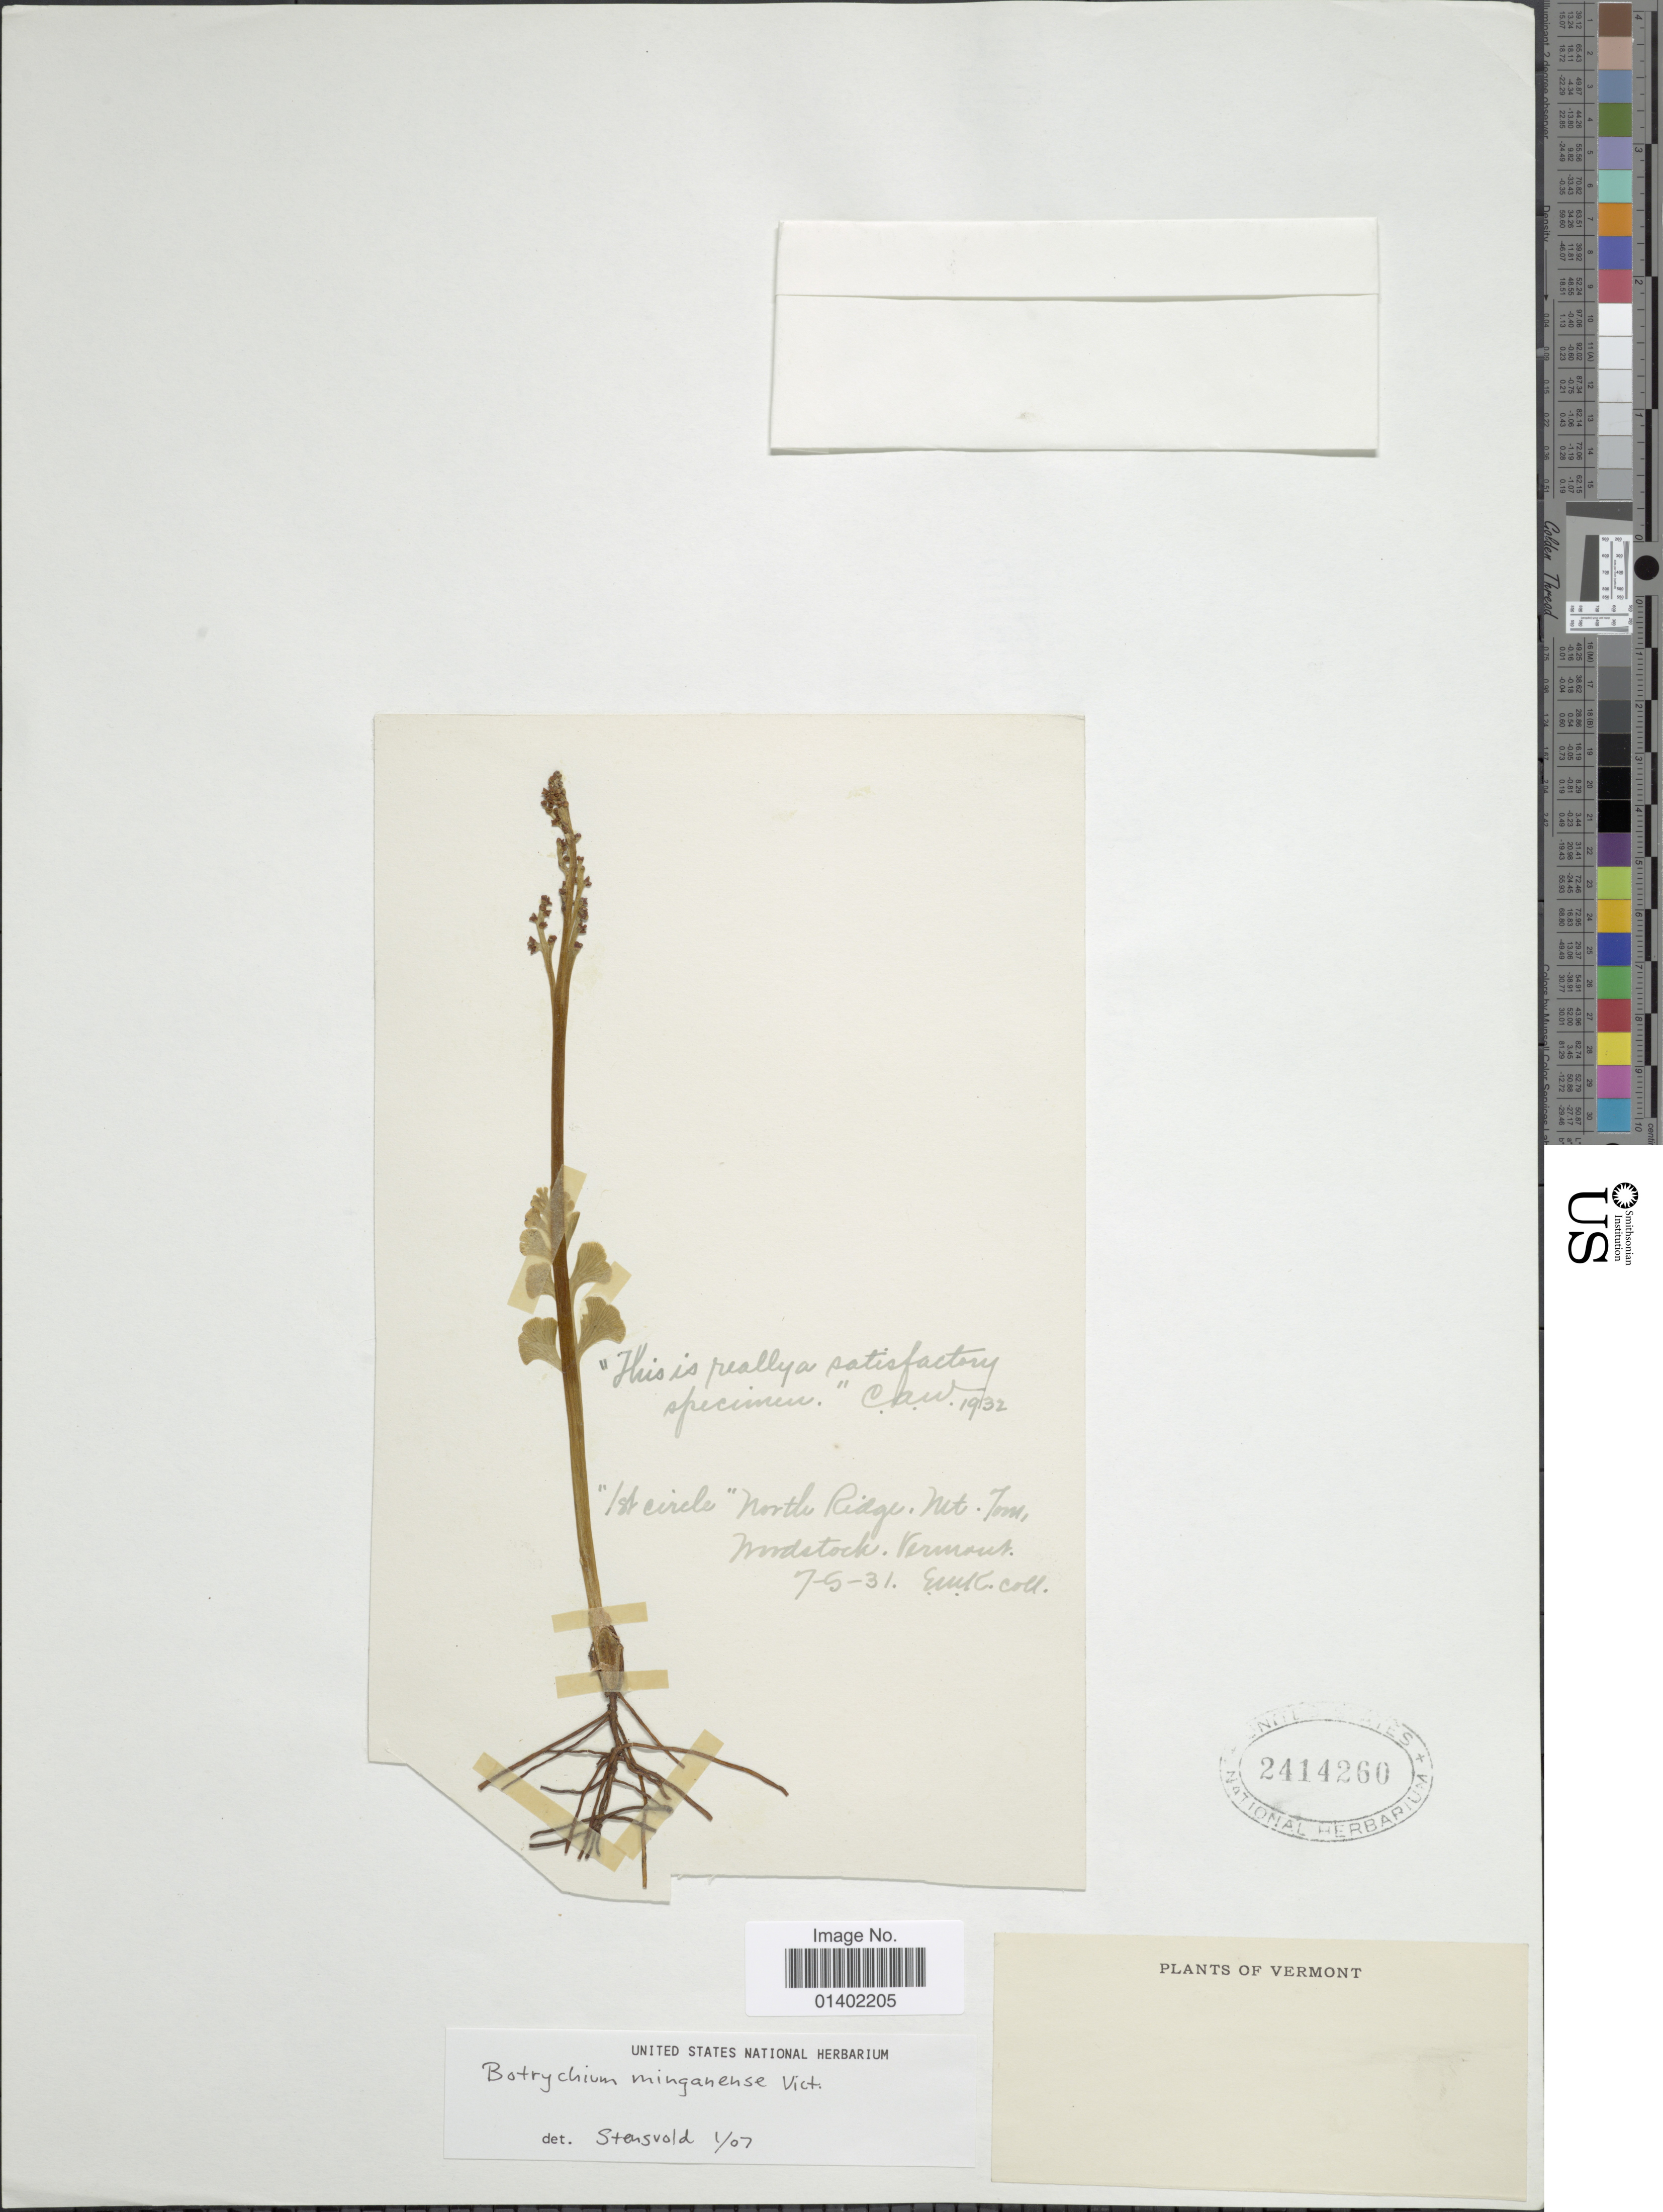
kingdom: Plantae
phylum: Tracheophyta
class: Polypodiopsida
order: Ophioglossales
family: Ophioglossaceae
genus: Botrychium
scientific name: Botrychium minganense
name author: Vict.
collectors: E. M. K.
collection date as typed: Transcribed d/m/y: 9/7/31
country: United States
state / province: Vermont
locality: North Ridge, Mt, Jones, Woodstock, Vermont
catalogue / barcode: US 2414260